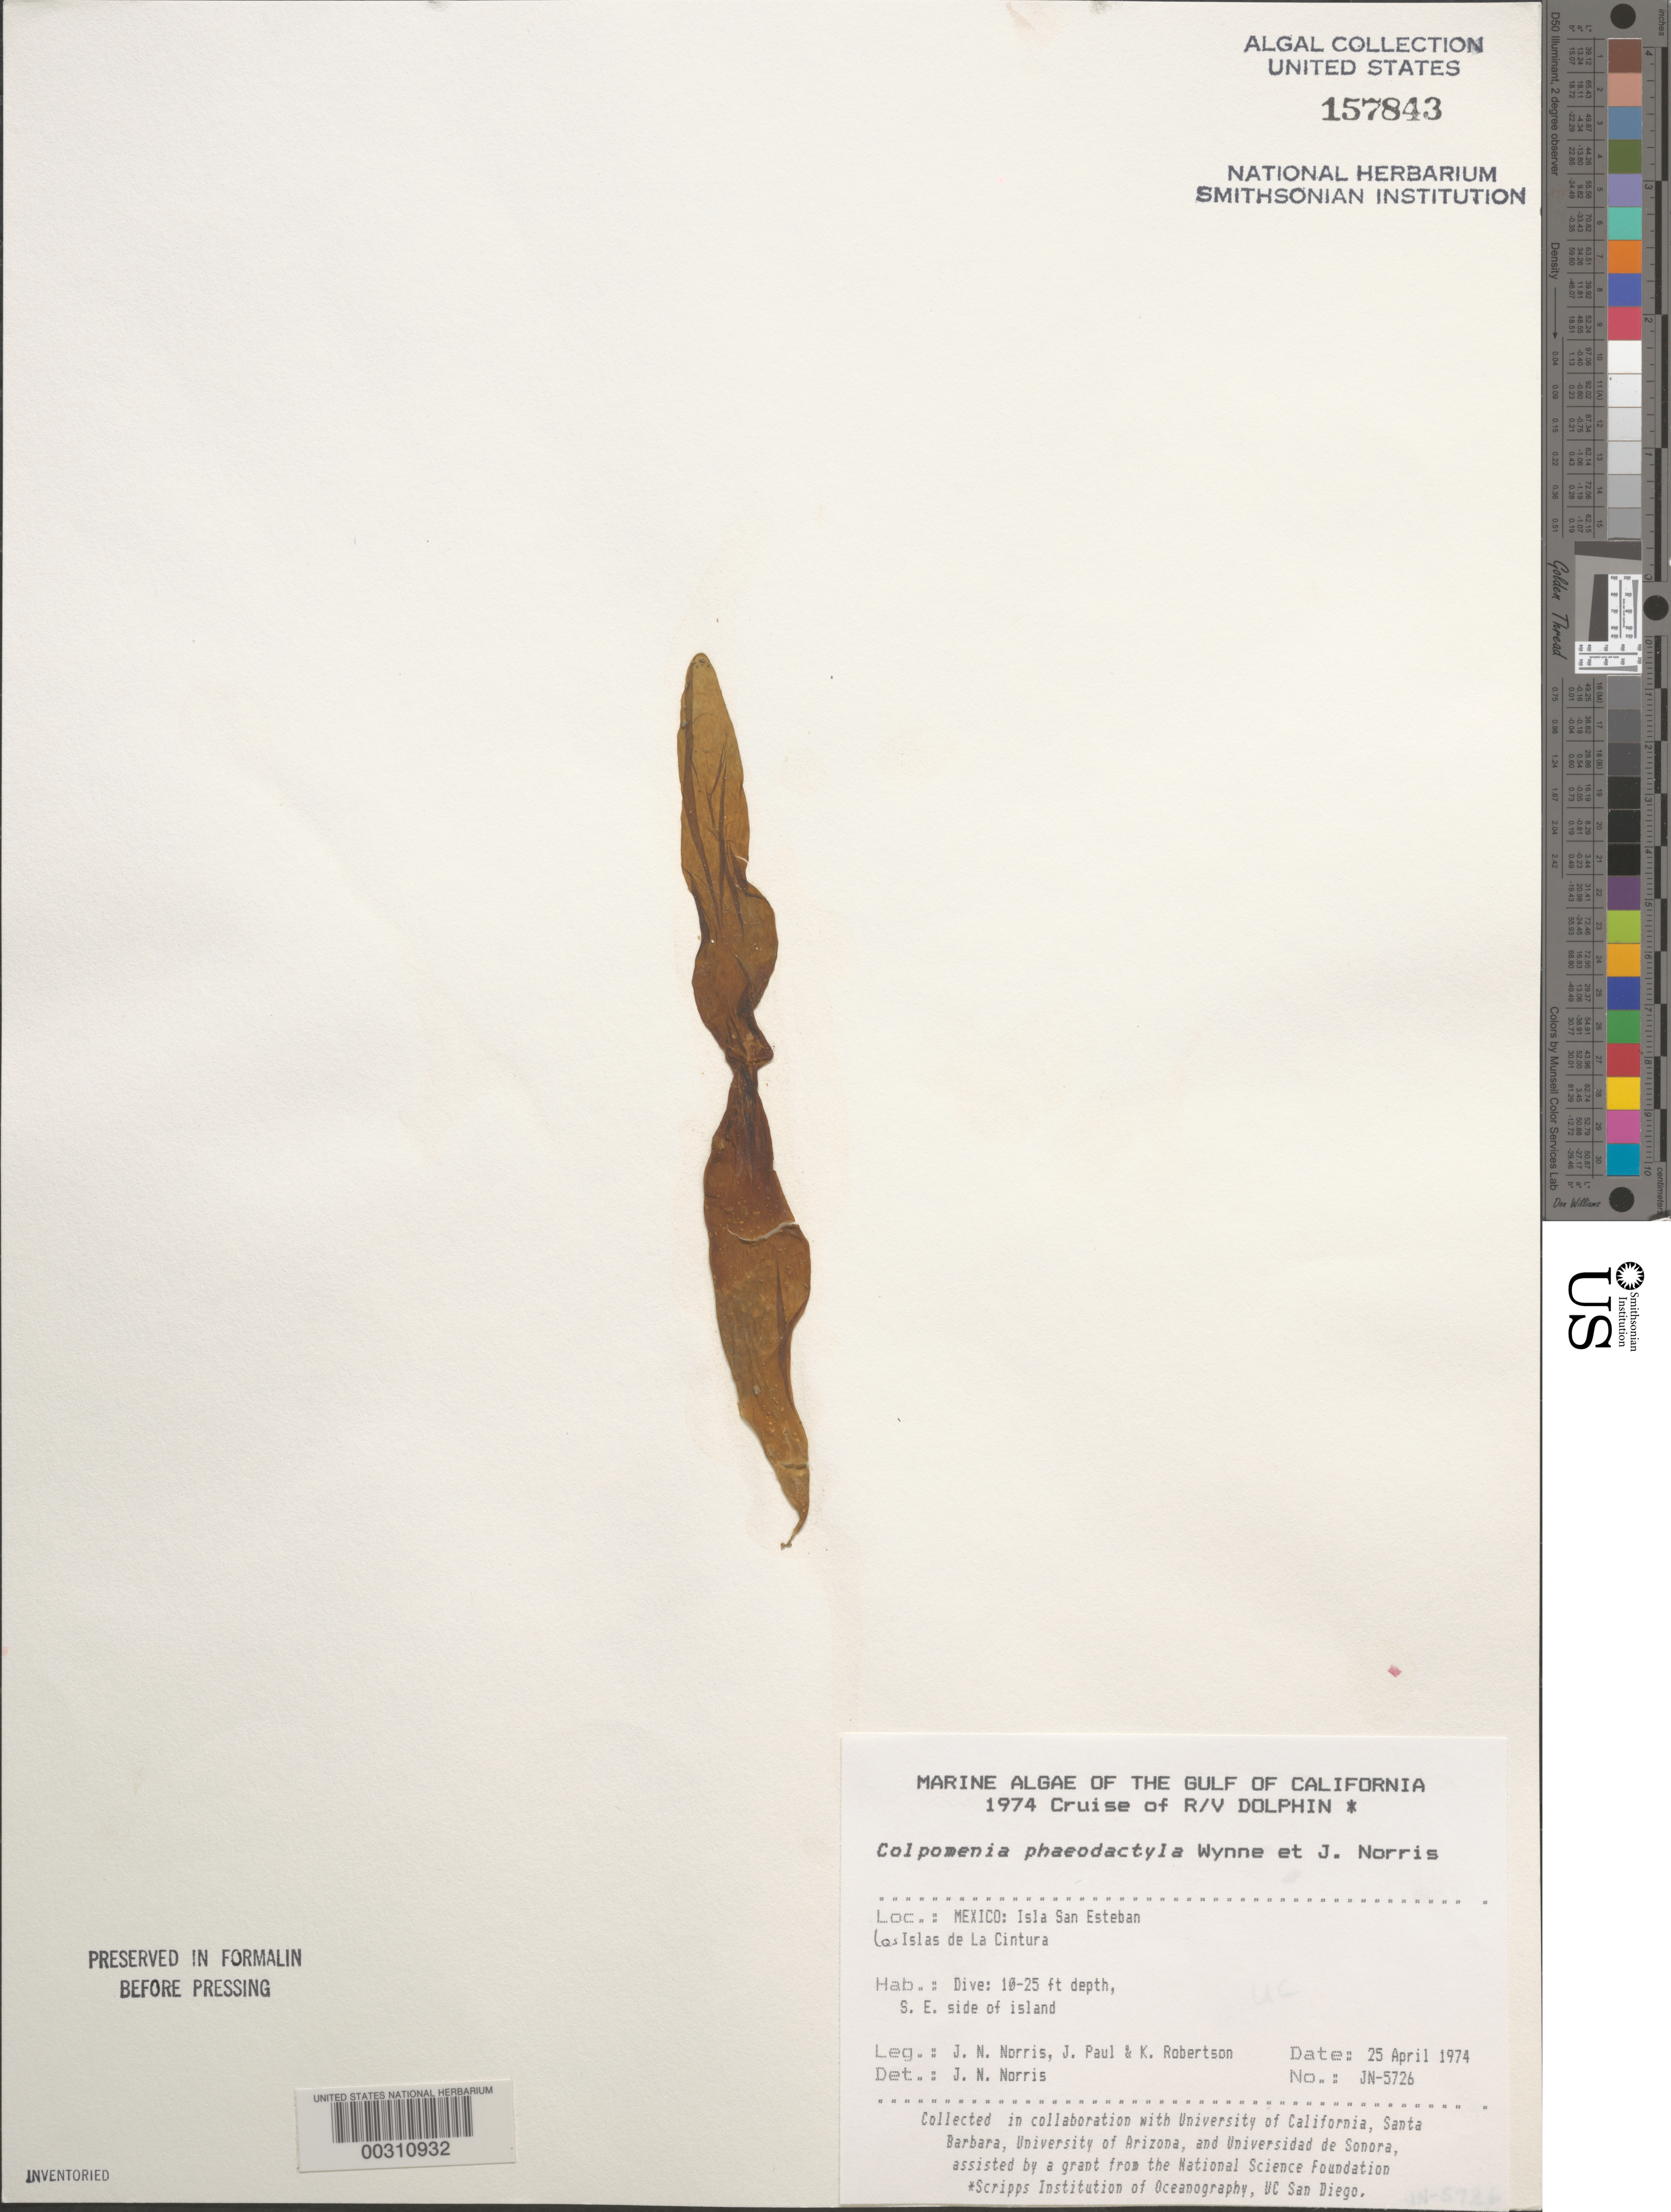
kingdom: Chromista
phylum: Ochrophyta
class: Phaeophyceae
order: Scytosiphonales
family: Scytosiphonaceae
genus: Dactylosiphon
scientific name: Dactylosiphon durvillei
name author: (Bory) Santiañez et al.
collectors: J. N. Norris, J. Paul & K. Robertson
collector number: JN-5726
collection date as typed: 25 Apr 1974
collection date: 1974-04-25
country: Mexico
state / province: Baja California Norte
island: Isla San Esteban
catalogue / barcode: US 157843